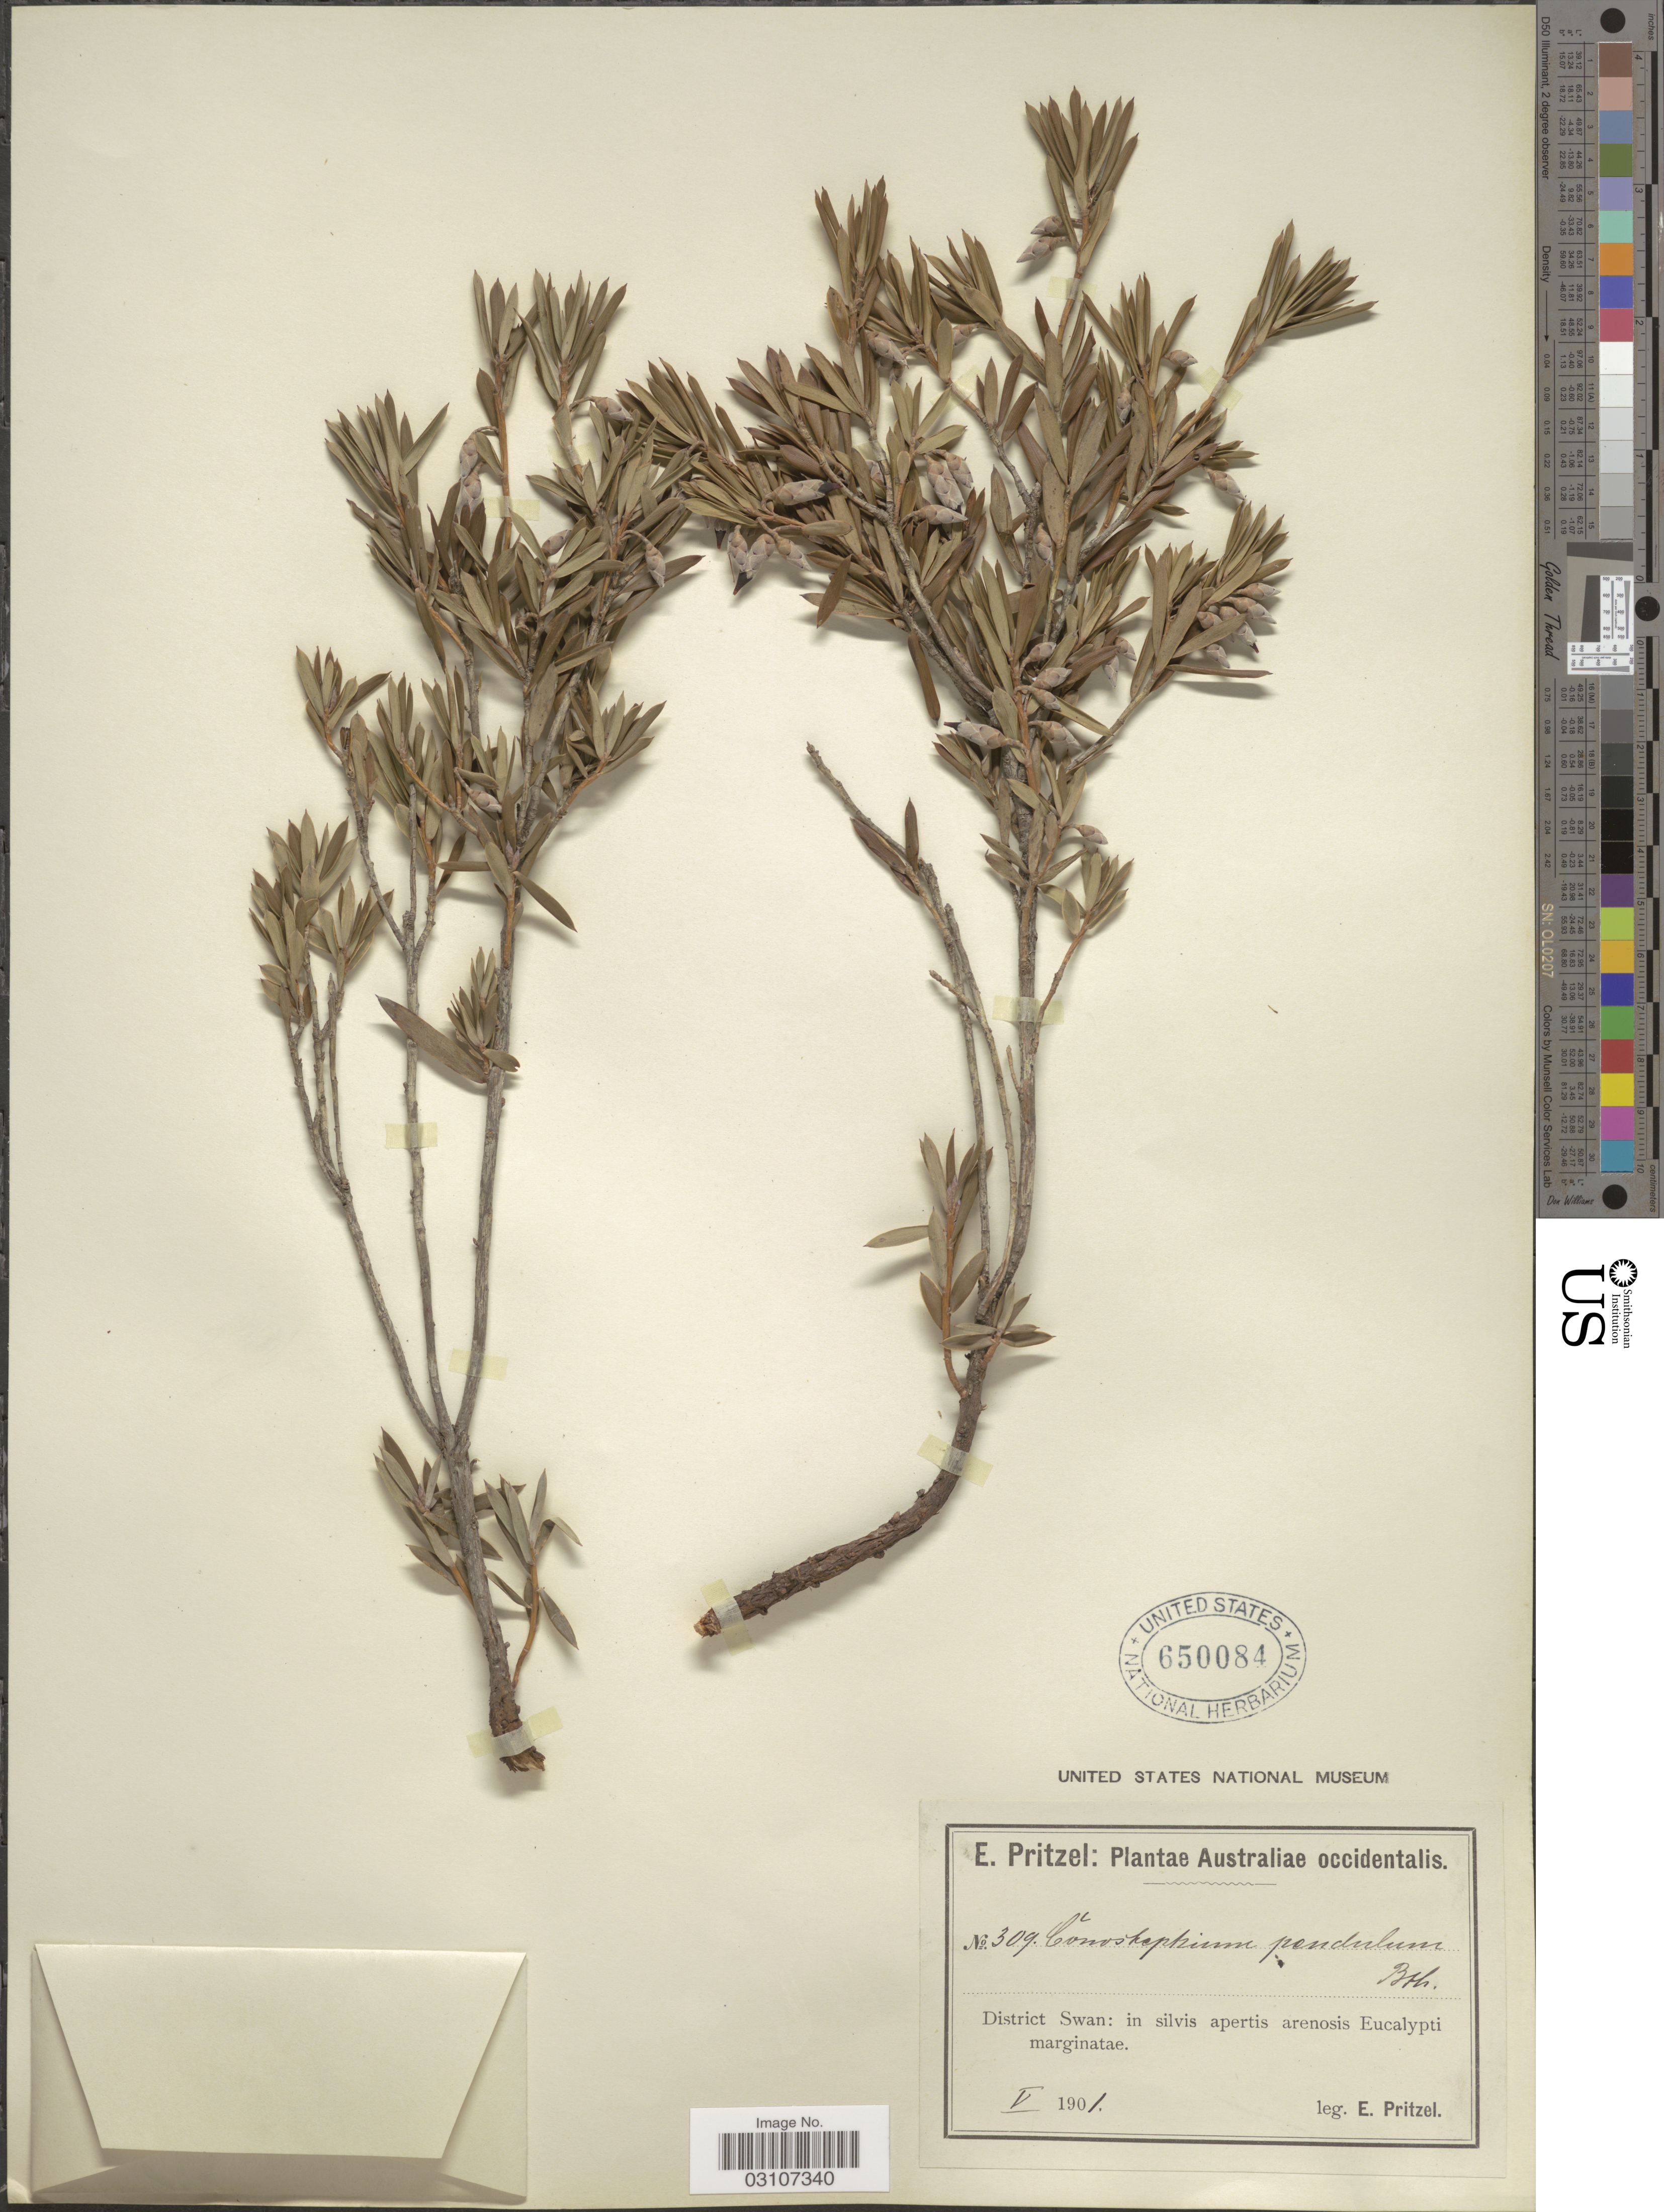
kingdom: Plantae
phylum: Tracheophyta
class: Magnoliopsida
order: Ericales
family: Ericaceae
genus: Conostephium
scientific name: Conostephium pendulum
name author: Deless.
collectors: E. G. Pritzel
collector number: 309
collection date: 1901-05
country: Australia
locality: Australiae occidentalis. District Swan.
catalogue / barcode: US 650084